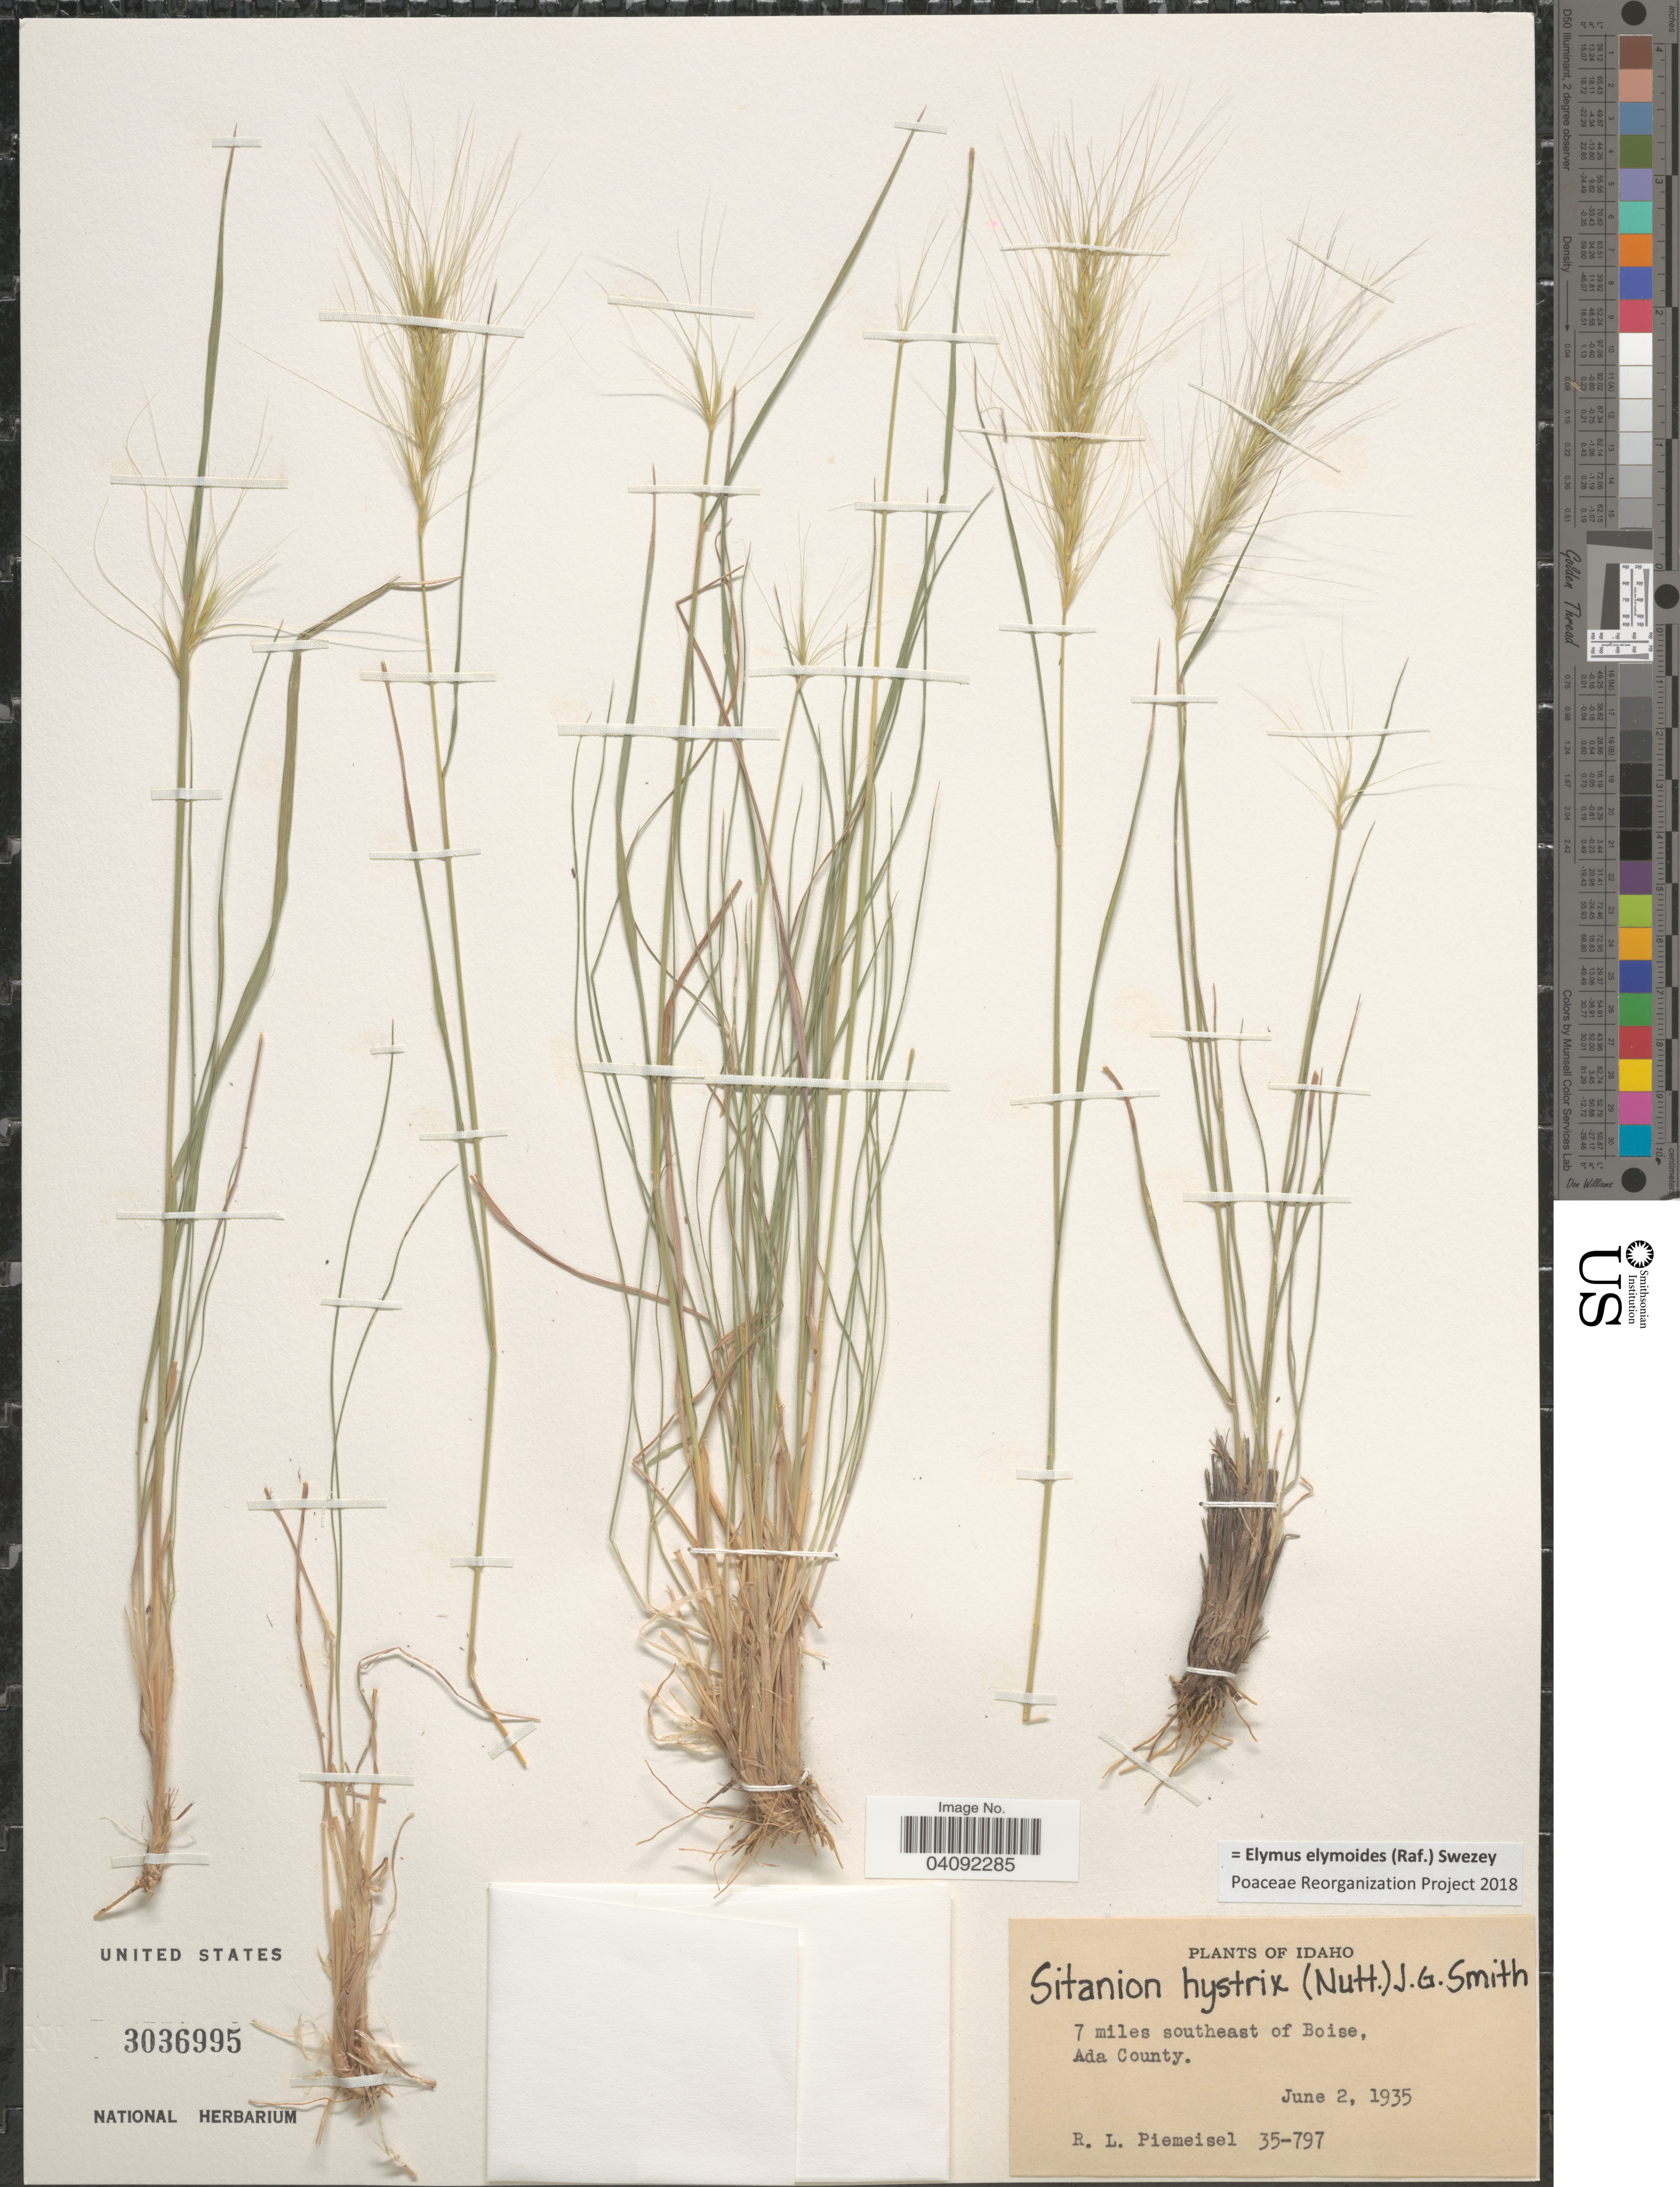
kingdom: Plantae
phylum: Tracheophyta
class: Liliopsida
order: Poales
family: Poaceae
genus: Elymus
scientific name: Elymus elymoides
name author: (Raf.) Swezey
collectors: R. L. Piemeisel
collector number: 35-797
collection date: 1935-06-02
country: United States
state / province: Idaho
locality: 7 miles southeast of Boise. Ada County.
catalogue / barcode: US 3036995